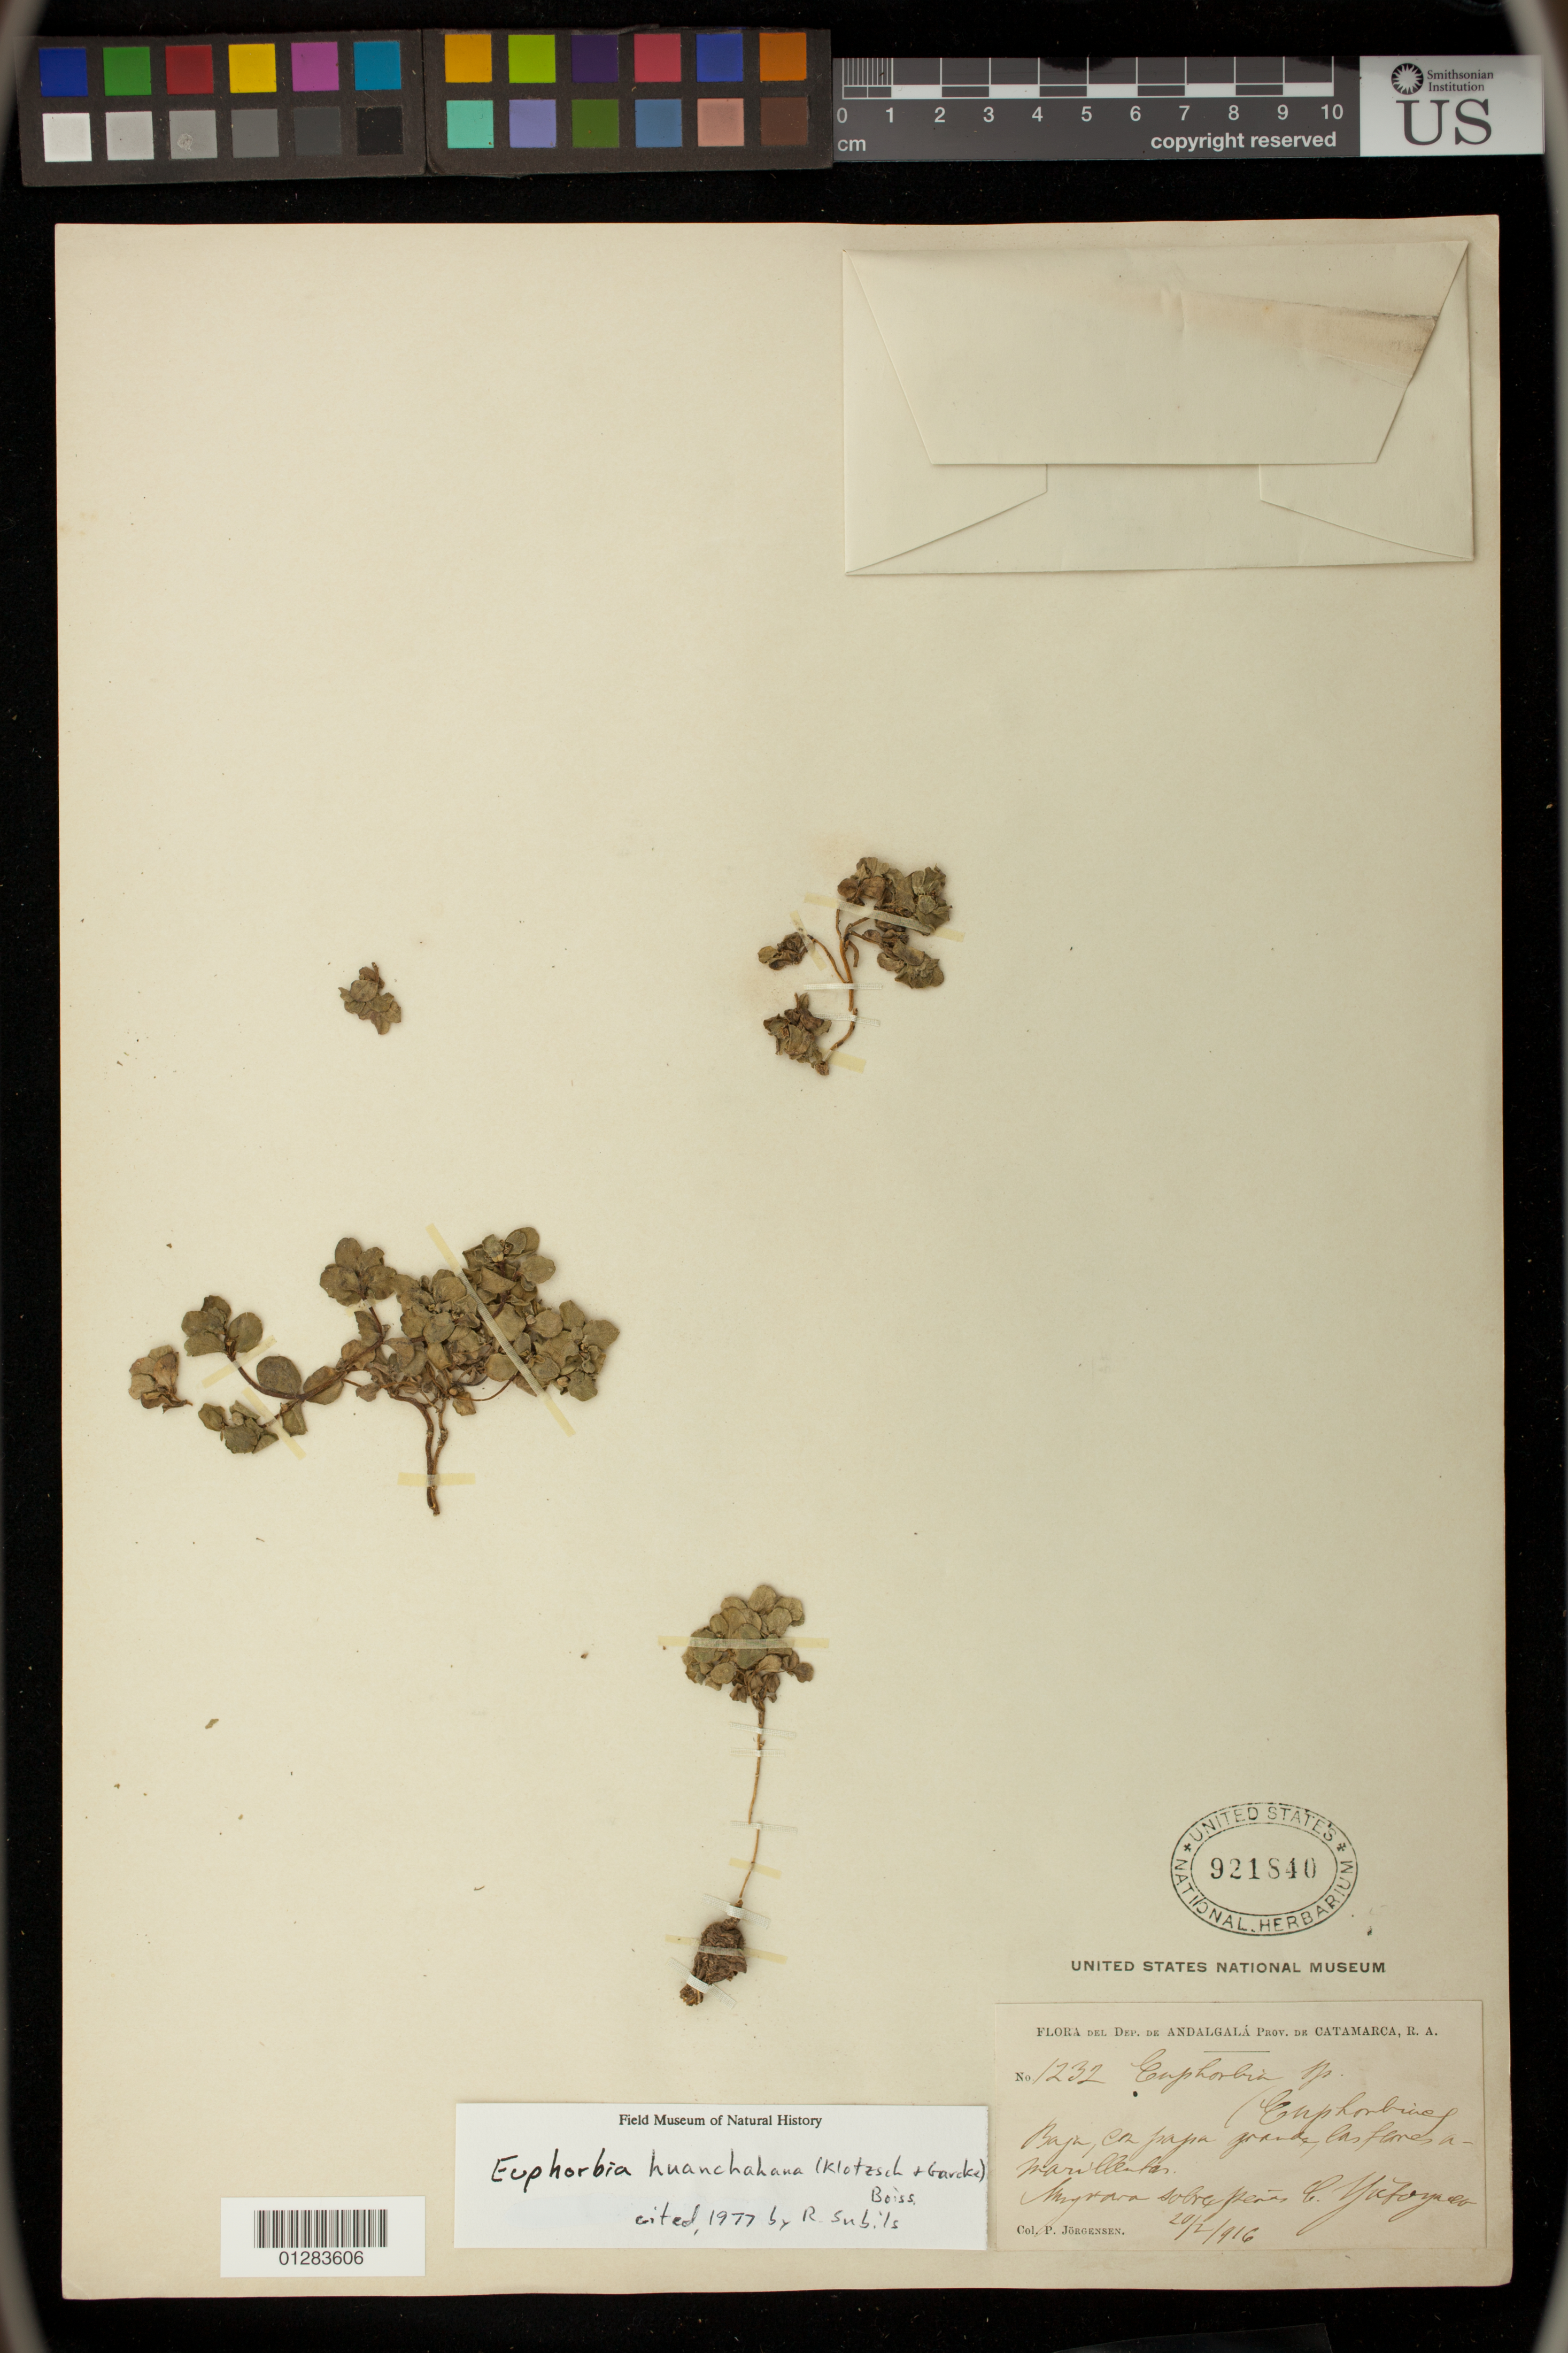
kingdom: Plantae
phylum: Tracheophyta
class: Magnoliopsida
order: Malpighiales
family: Euphorbiaceae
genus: Euphorbia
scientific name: Euphorbia guachanca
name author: Azara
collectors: P. Jorgensen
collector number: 1232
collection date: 1916-02-20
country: Argentina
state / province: Catamarca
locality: Andalgala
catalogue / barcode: US 921840